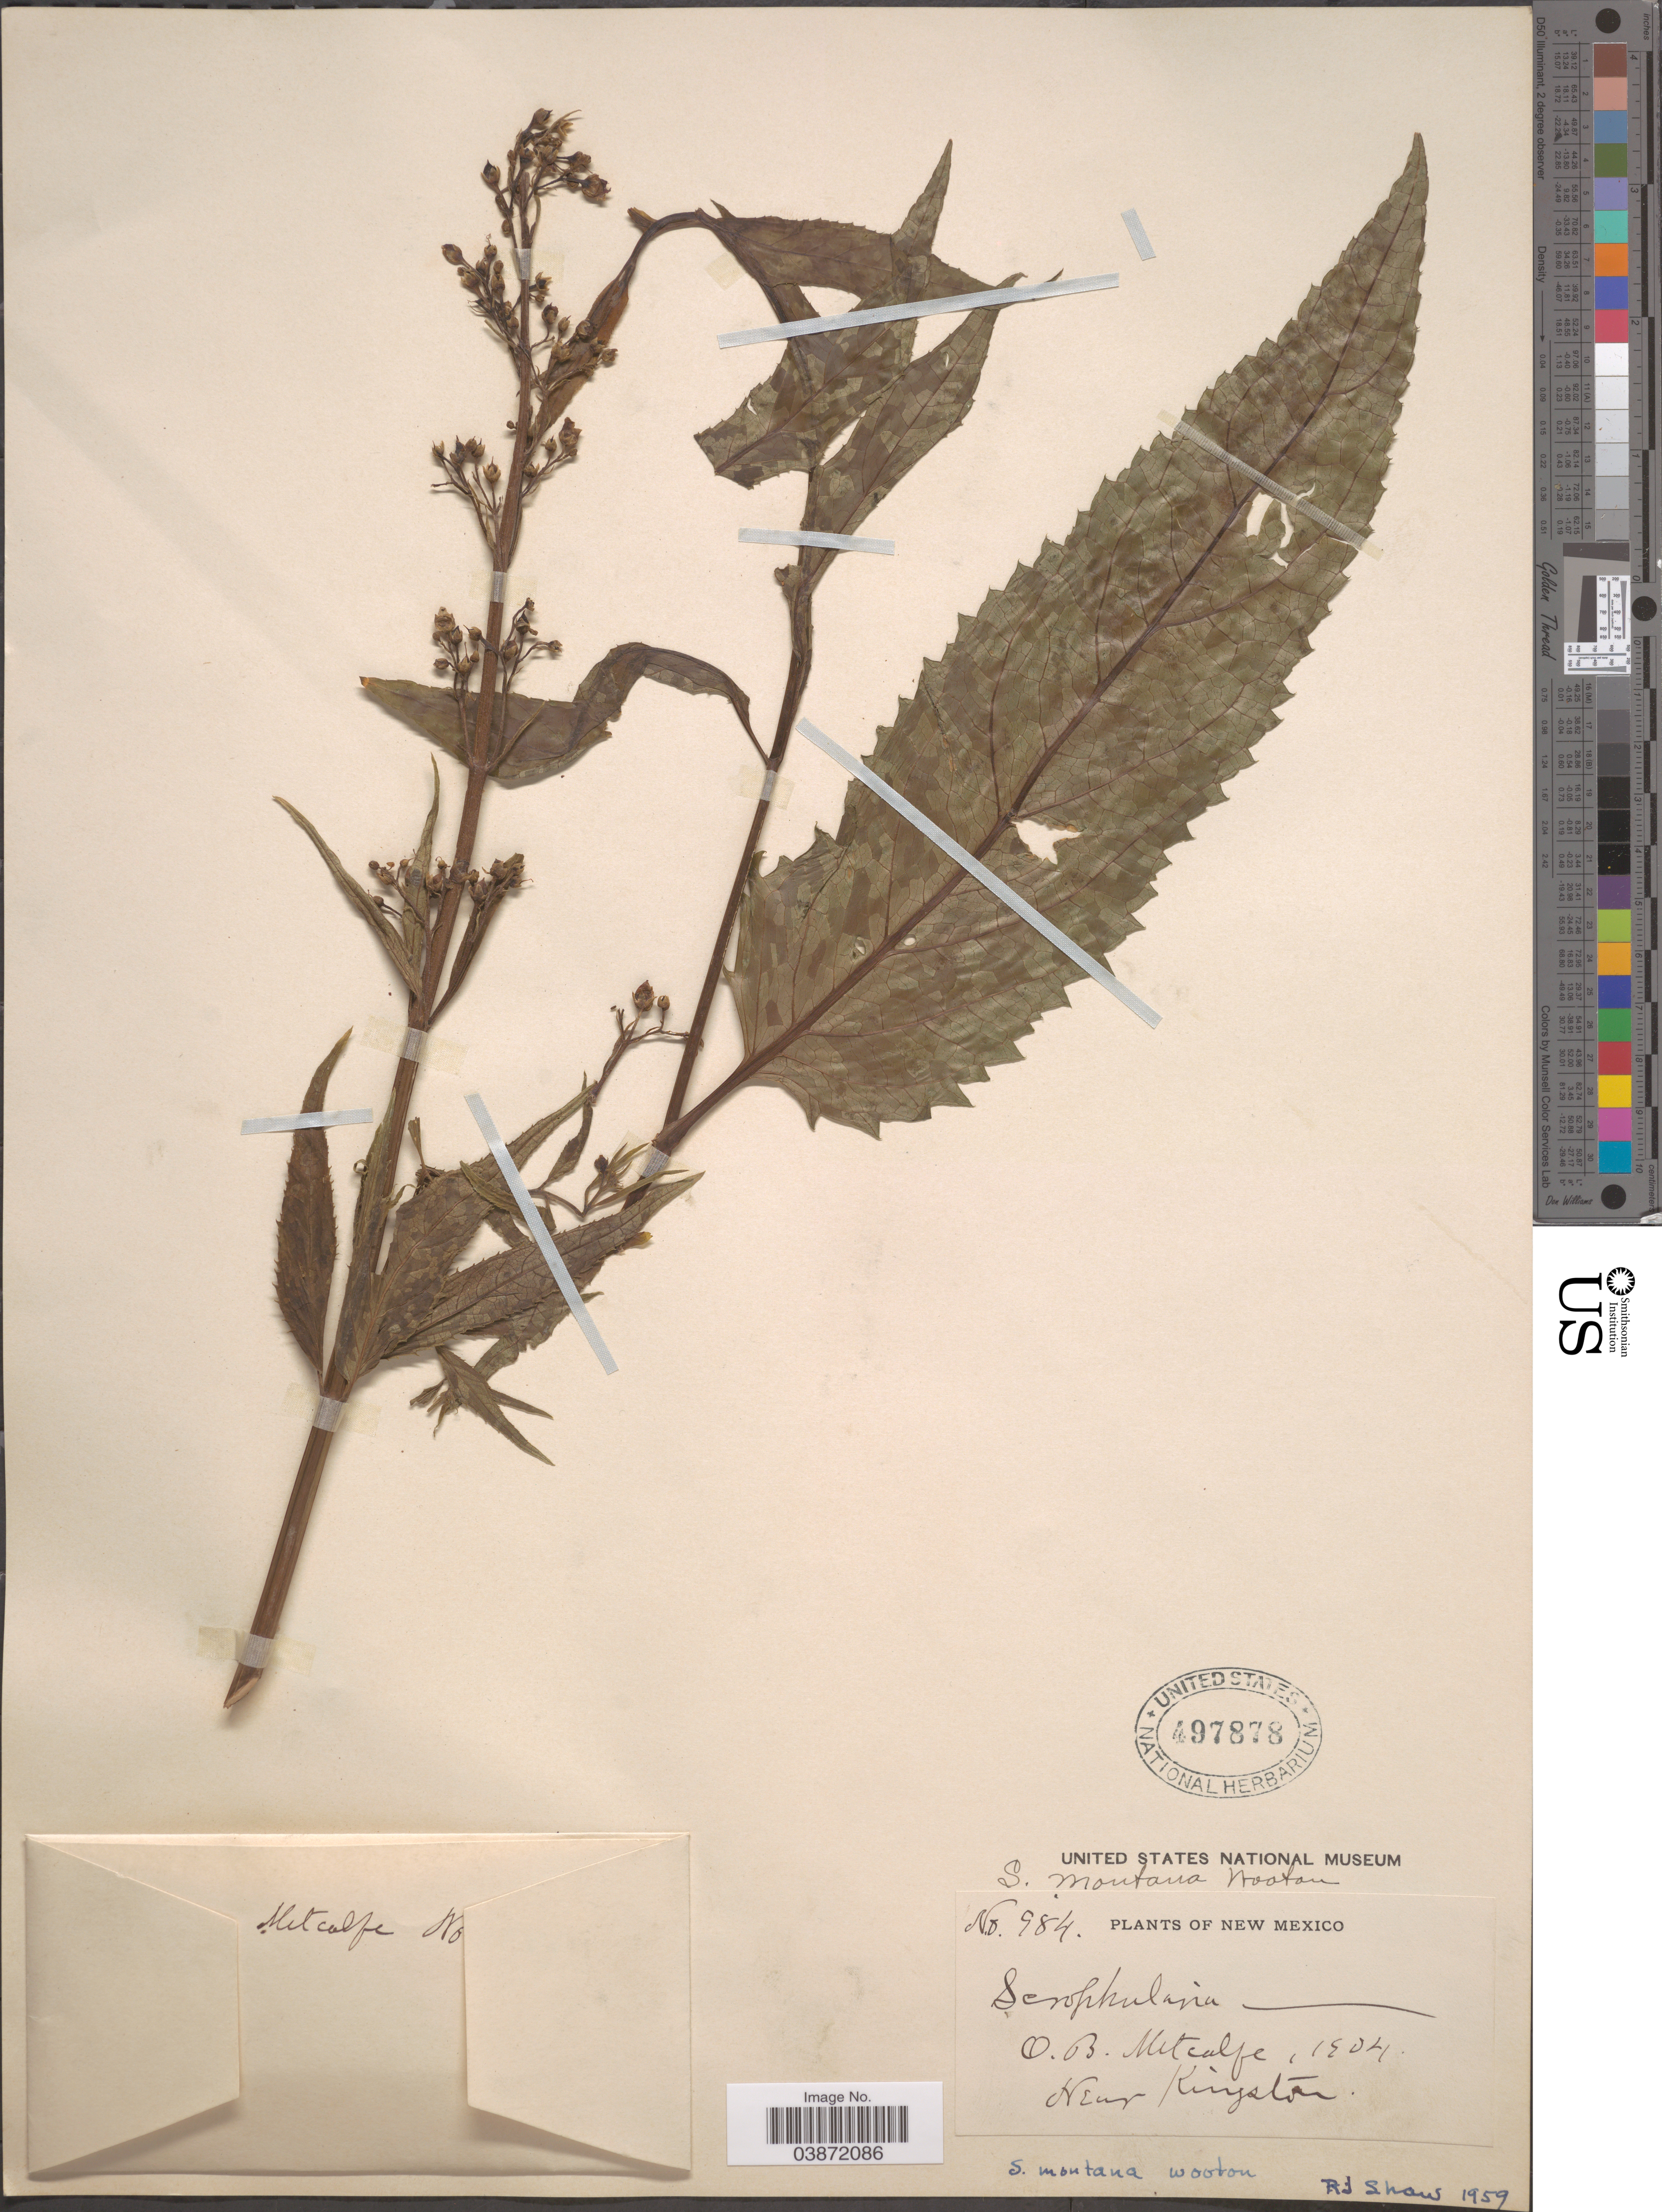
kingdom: Plantae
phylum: Tracheophyta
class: Magnoliopsida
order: Lamiales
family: Scrophulariaceae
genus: Scrophularia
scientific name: Scrophularia montana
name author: Wooton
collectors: O. B. Metcalfe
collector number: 984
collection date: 1904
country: United States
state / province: New Mexico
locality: Near Kingston.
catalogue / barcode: US 497878